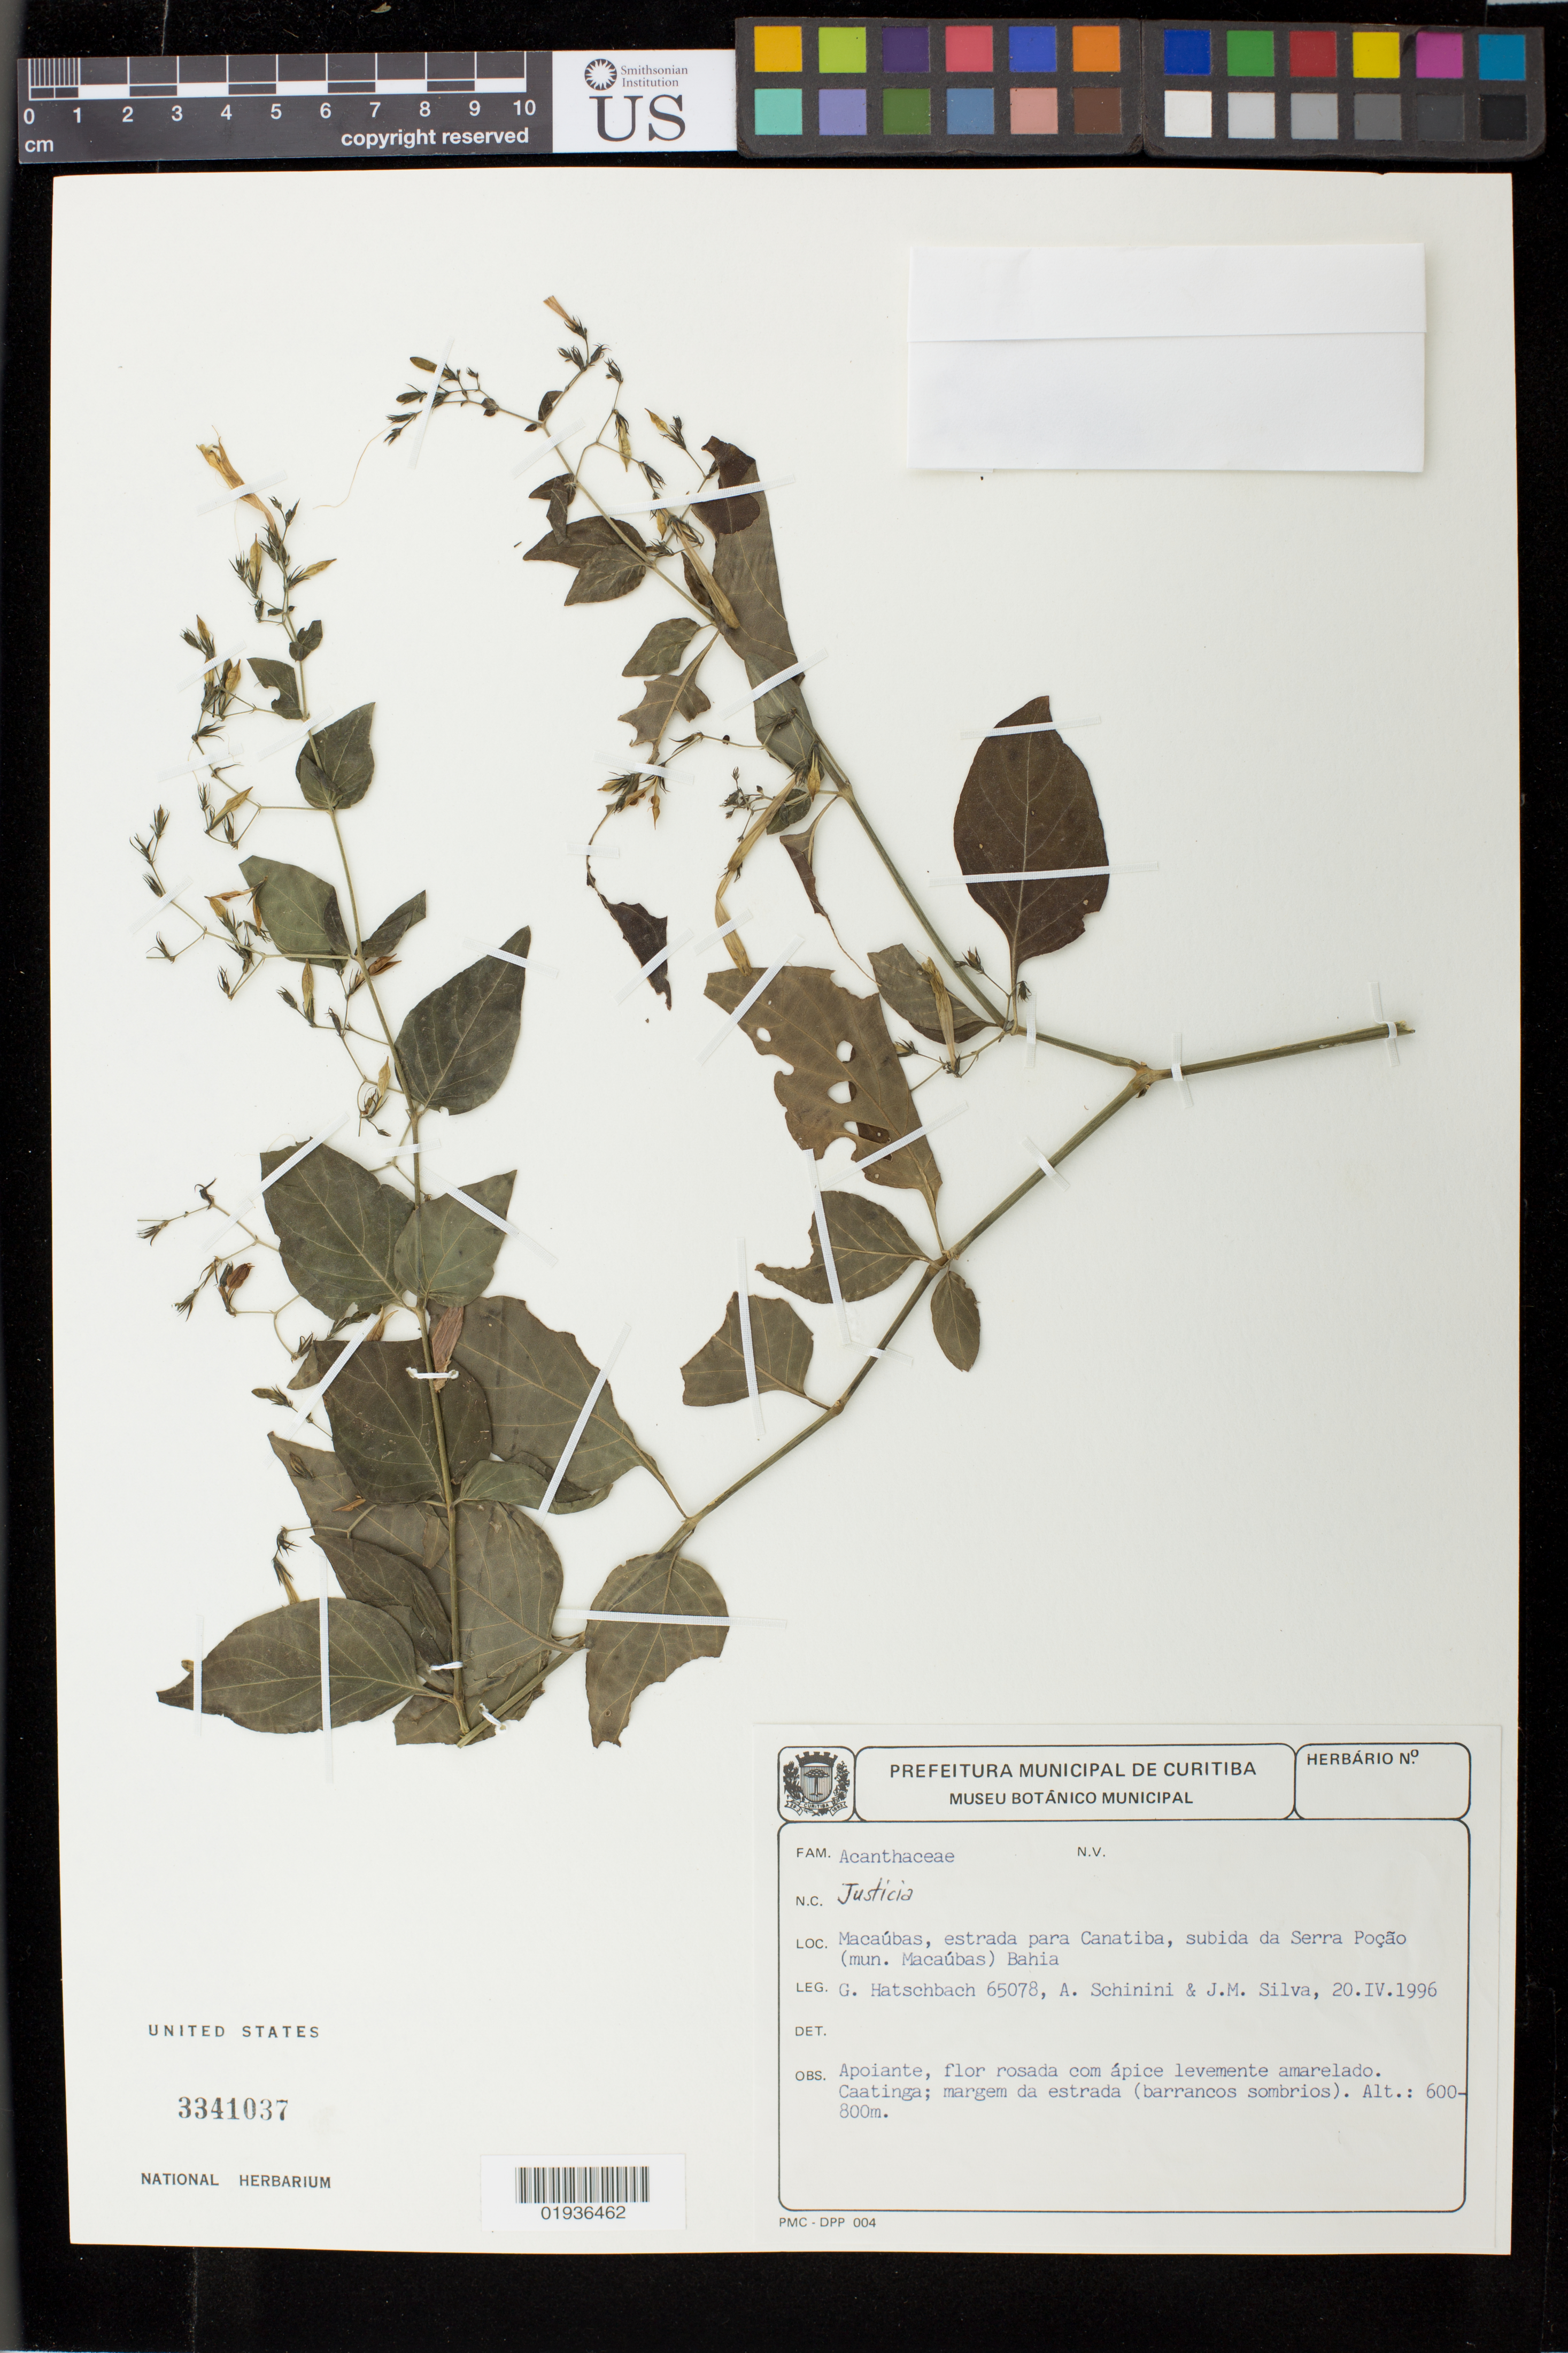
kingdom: Plantae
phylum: Tracheophyta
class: Magnoliopsida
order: Lamiales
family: Acanthaceae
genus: Justicia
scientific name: Justicia sp.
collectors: G. Hatschbach, A. Schinini & J. M. Silva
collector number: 65078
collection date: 1996-04-20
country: Brazil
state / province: Bahia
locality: Macaubas, estrada para Canatiba, proximo ao alto da Serra Pocao (mun. Macaubas)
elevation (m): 800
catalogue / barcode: US 3341037